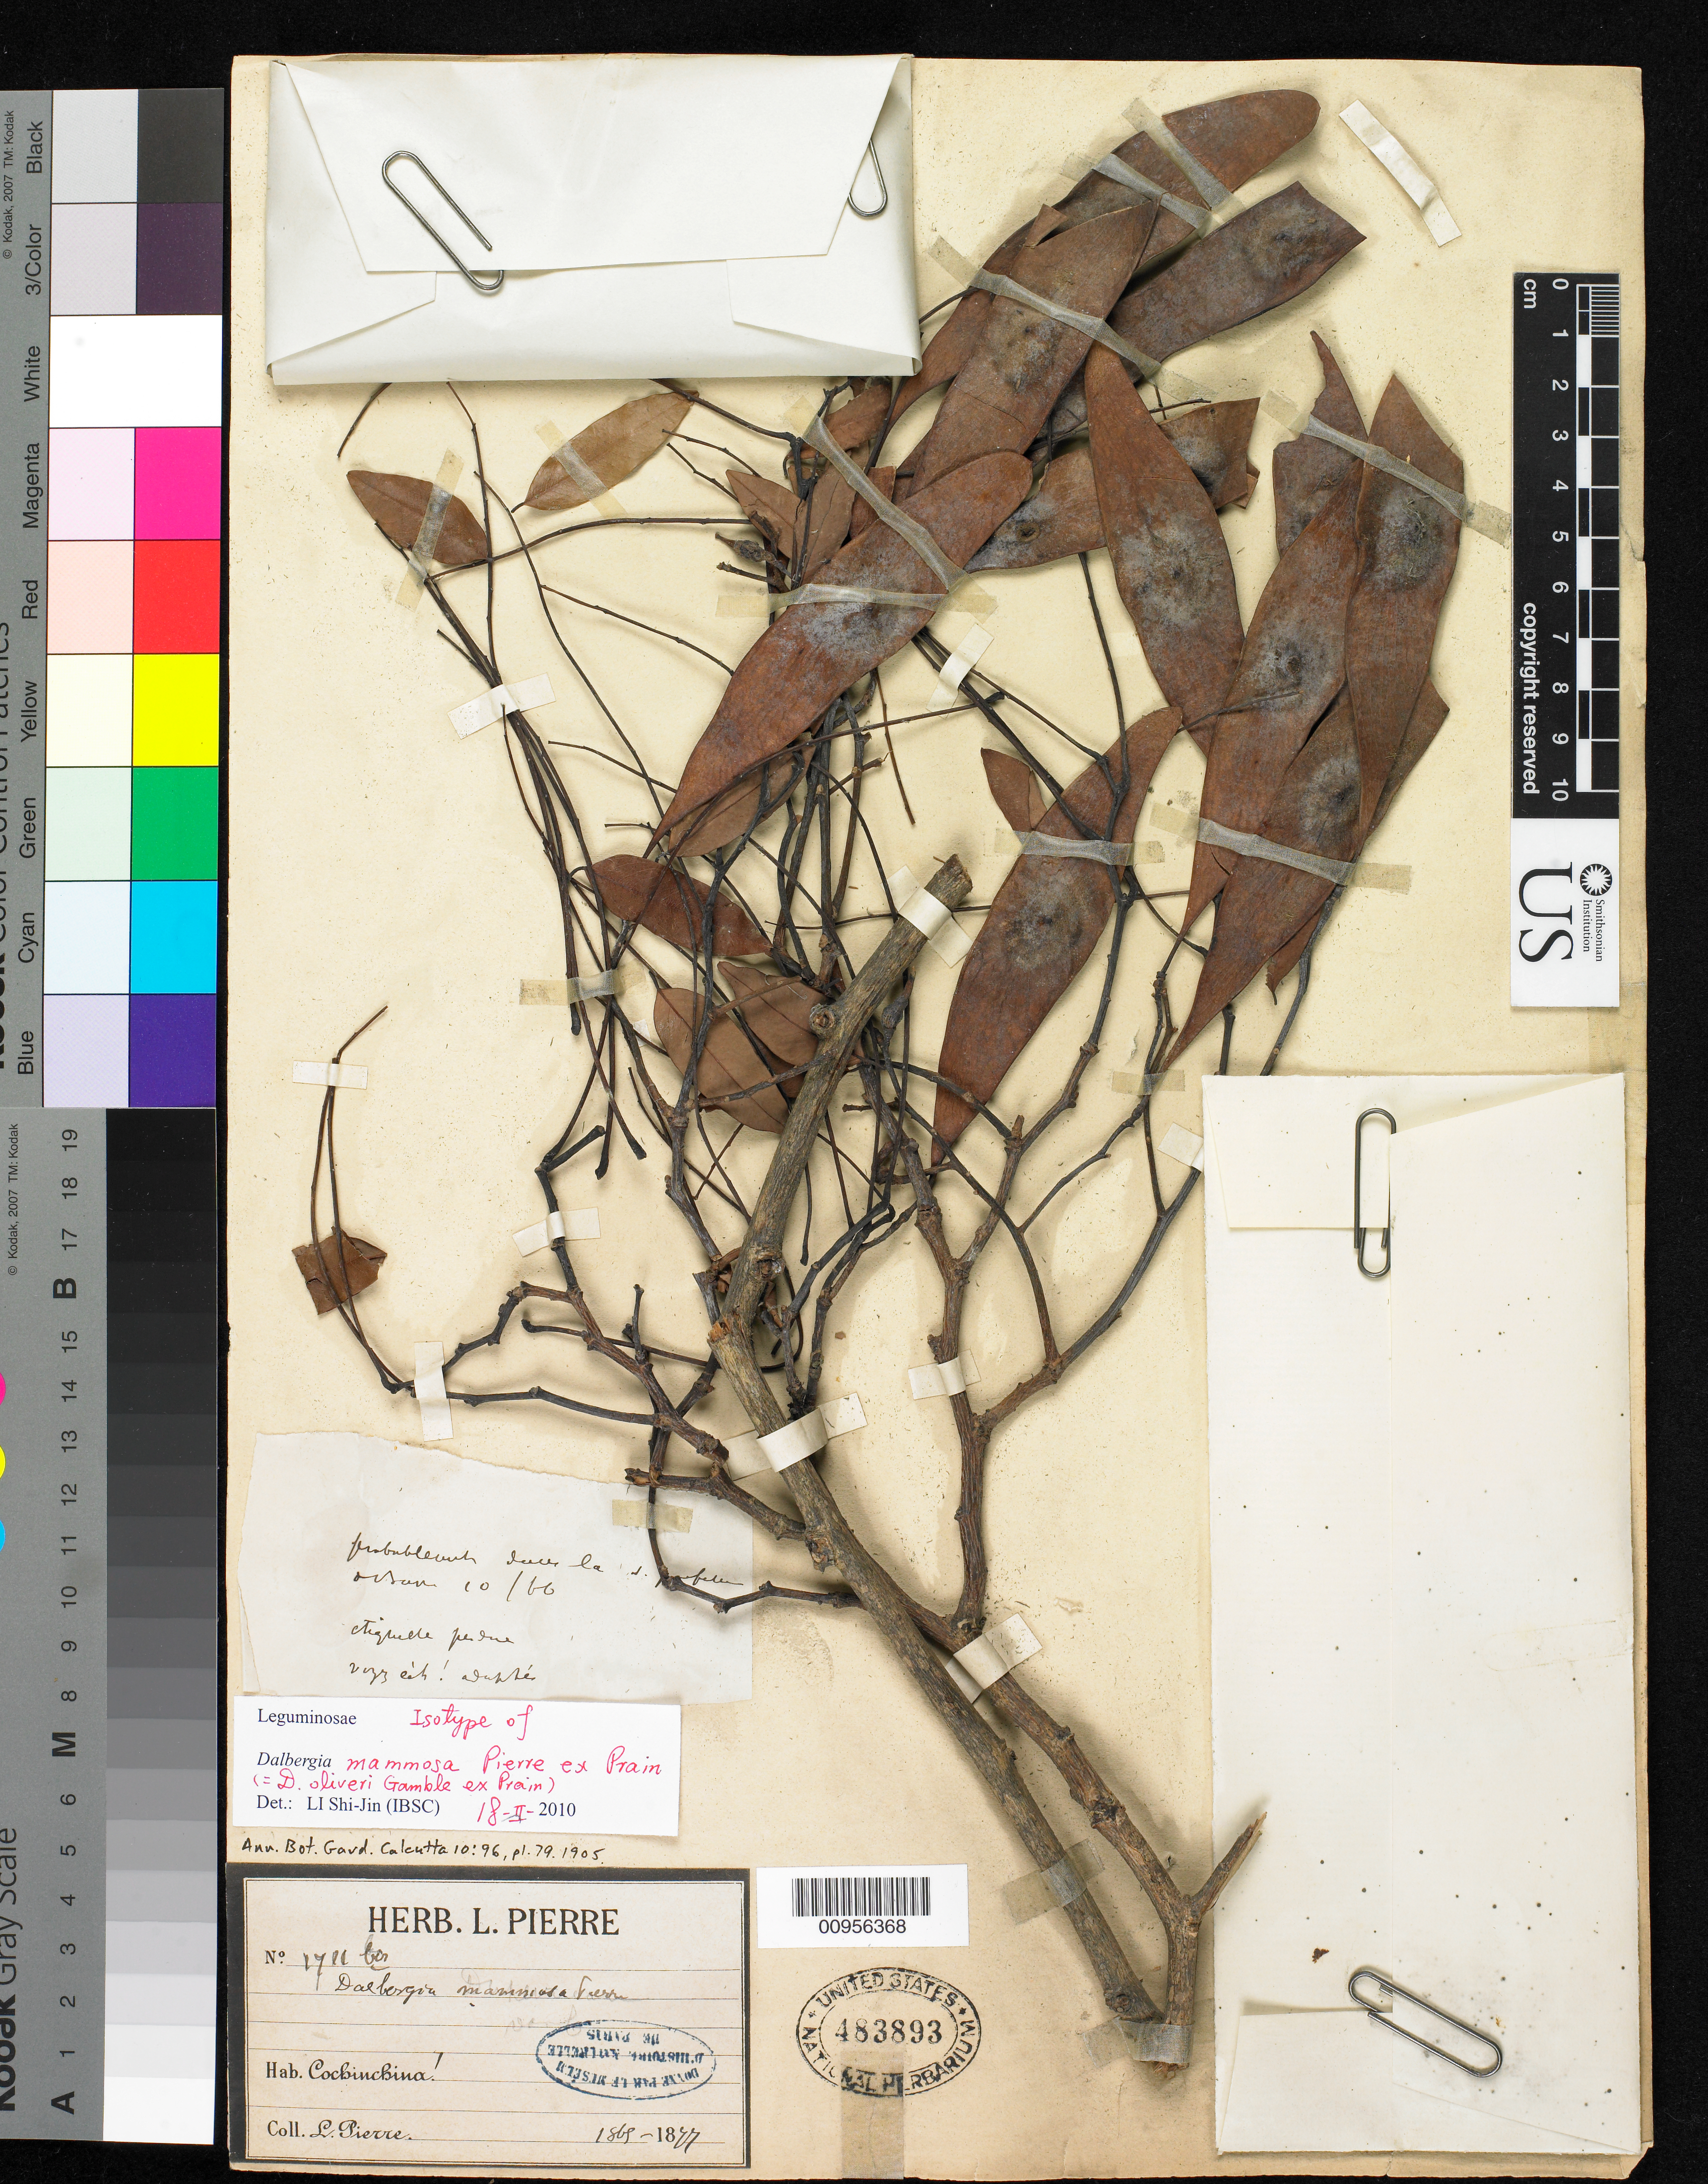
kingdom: Plantae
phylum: Tracheophyta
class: Magnoliopsida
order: Fabales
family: Fabaceae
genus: Dalbergia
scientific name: Dalbergia mammosa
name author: Pierre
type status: Isotype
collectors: J. Pierre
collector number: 1711 bis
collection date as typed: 1868 to -- --- 1877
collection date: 1868/1877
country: Vietnam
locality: Cochinchina.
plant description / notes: Also published (ex Prain) in Ann. Bot. Gard. Calcutta 10: 96, pl. 79 (1905).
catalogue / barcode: US 483893